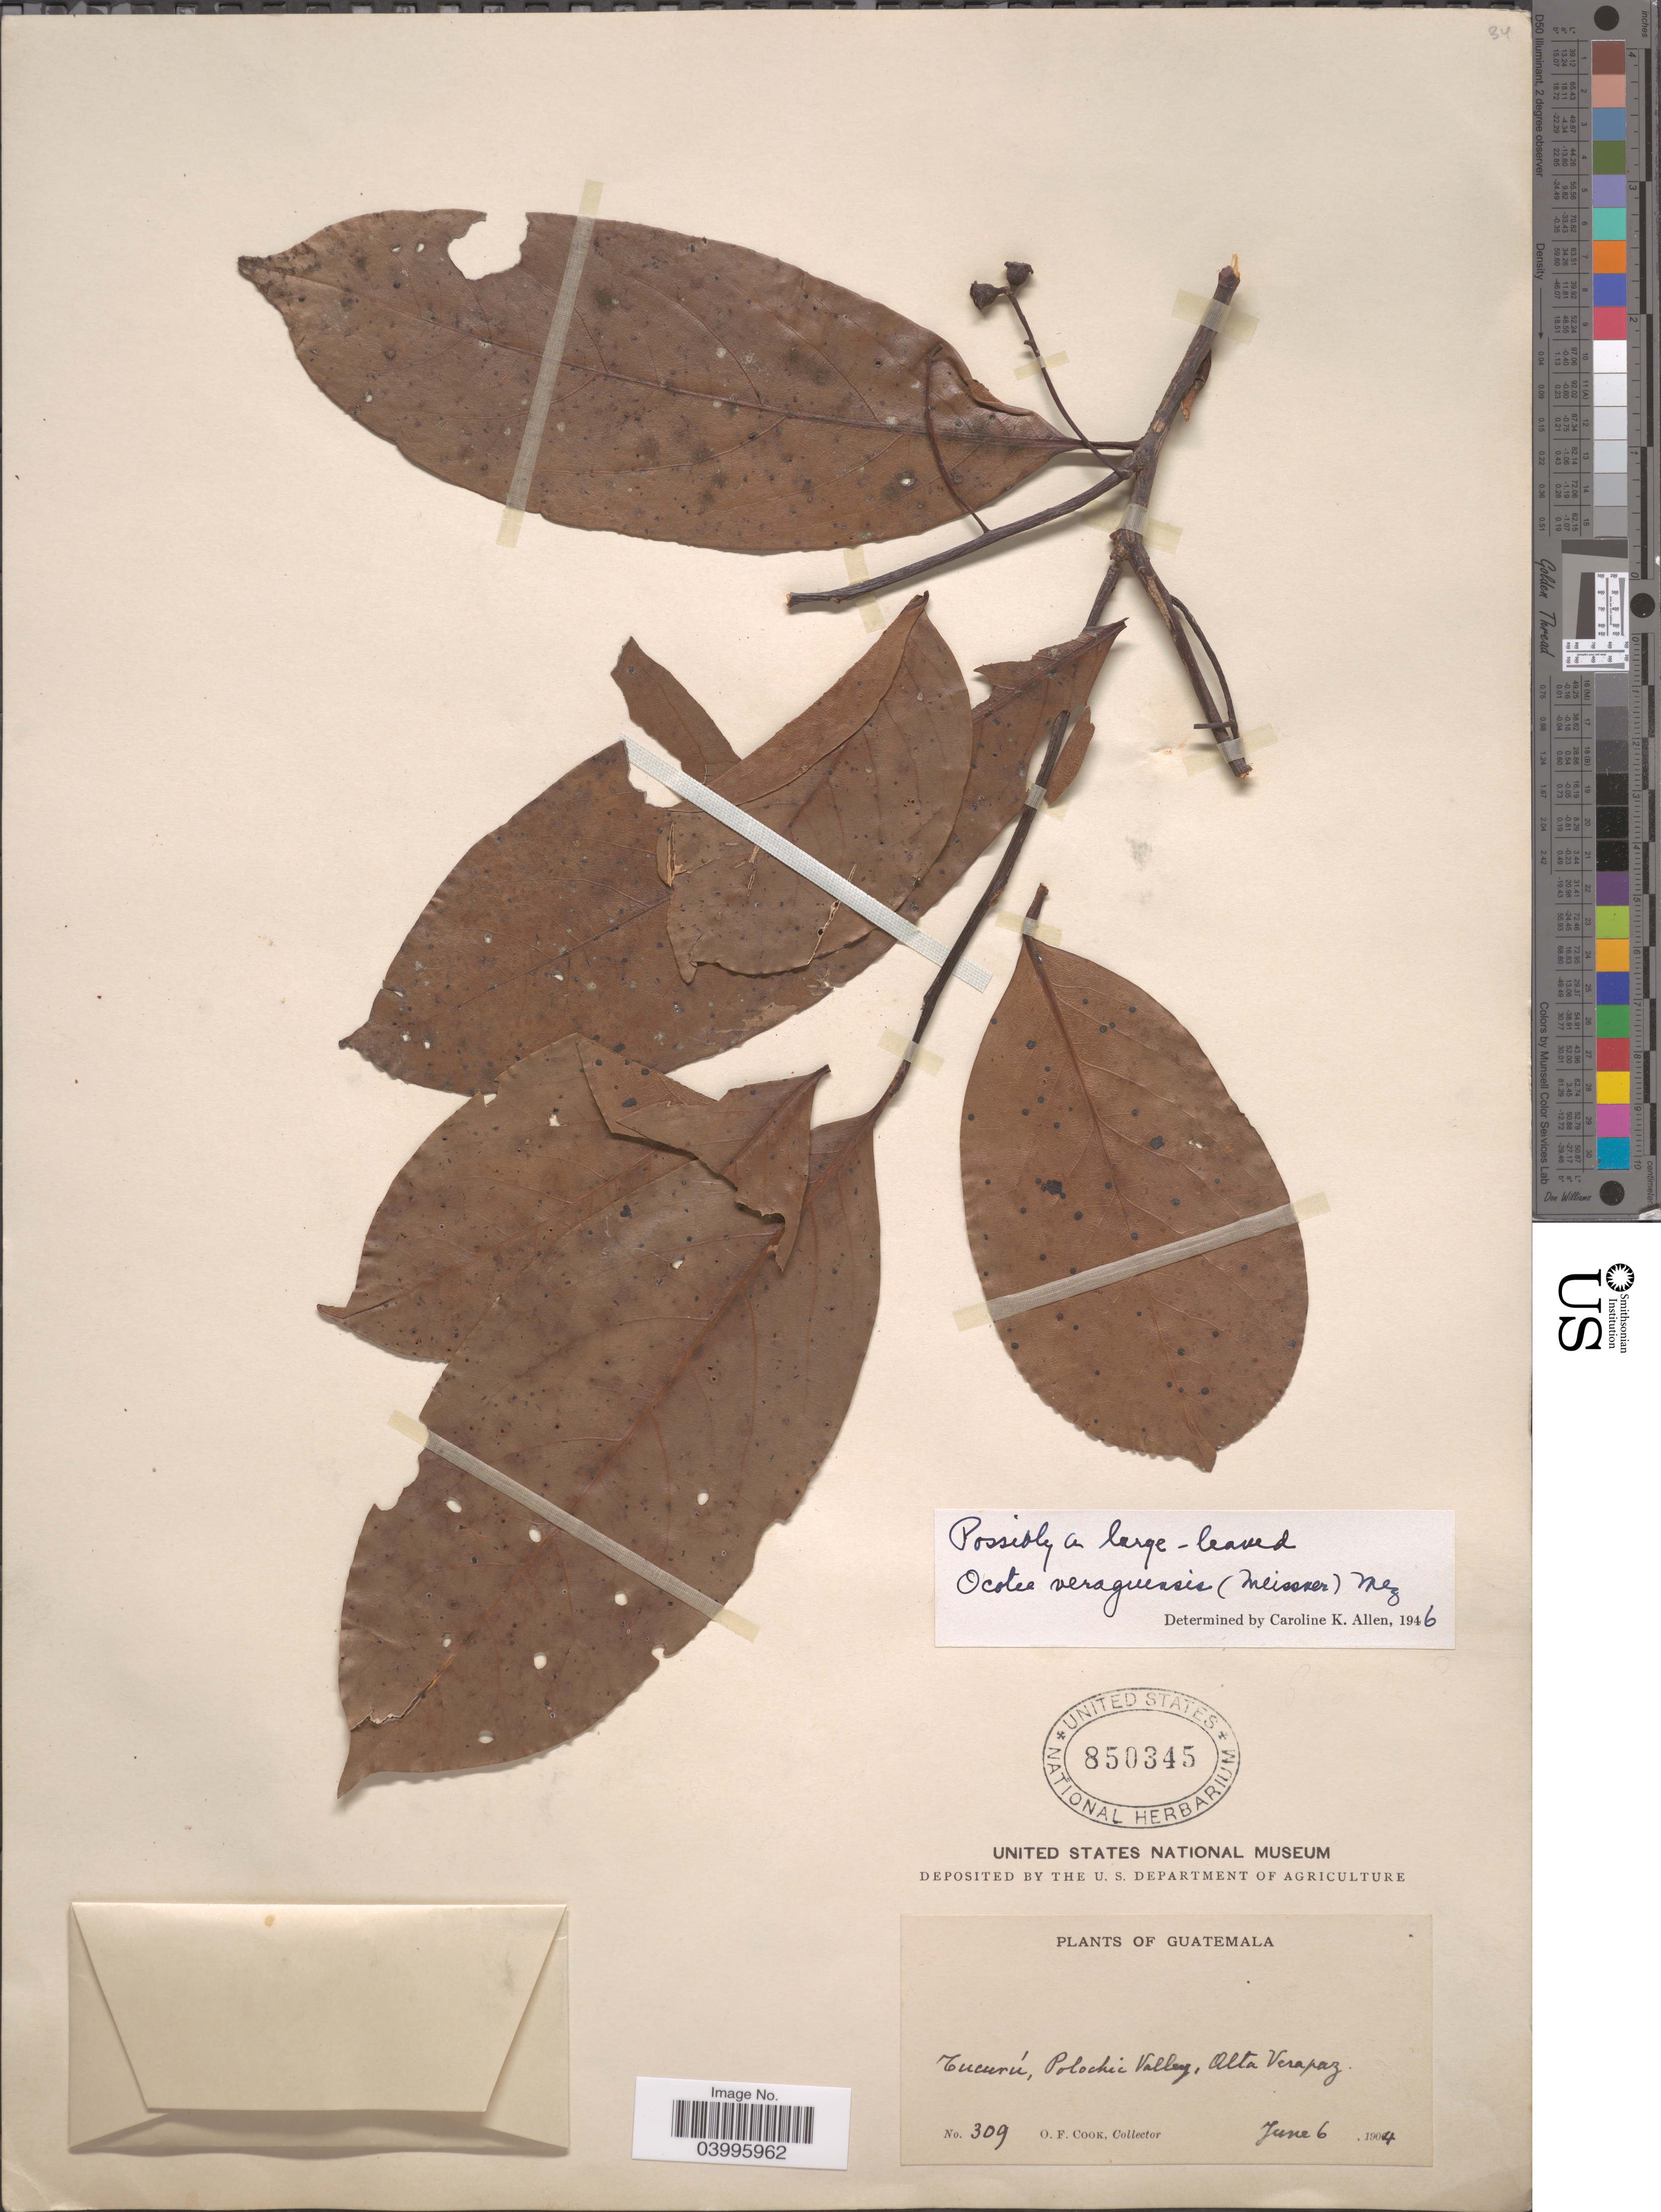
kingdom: Plantae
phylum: Tracheophyta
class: Magnoliopsida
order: Laurales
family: Lauraceae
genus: Ocotea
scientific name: Ocotea veraguensis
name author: (Meisn.) Mez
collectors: O. F. Cook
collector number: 309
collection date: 1904-06-06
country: Guatemala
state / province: Alta Verapaz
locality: Tucurú, Polochic Valley.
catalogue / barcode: US 850345